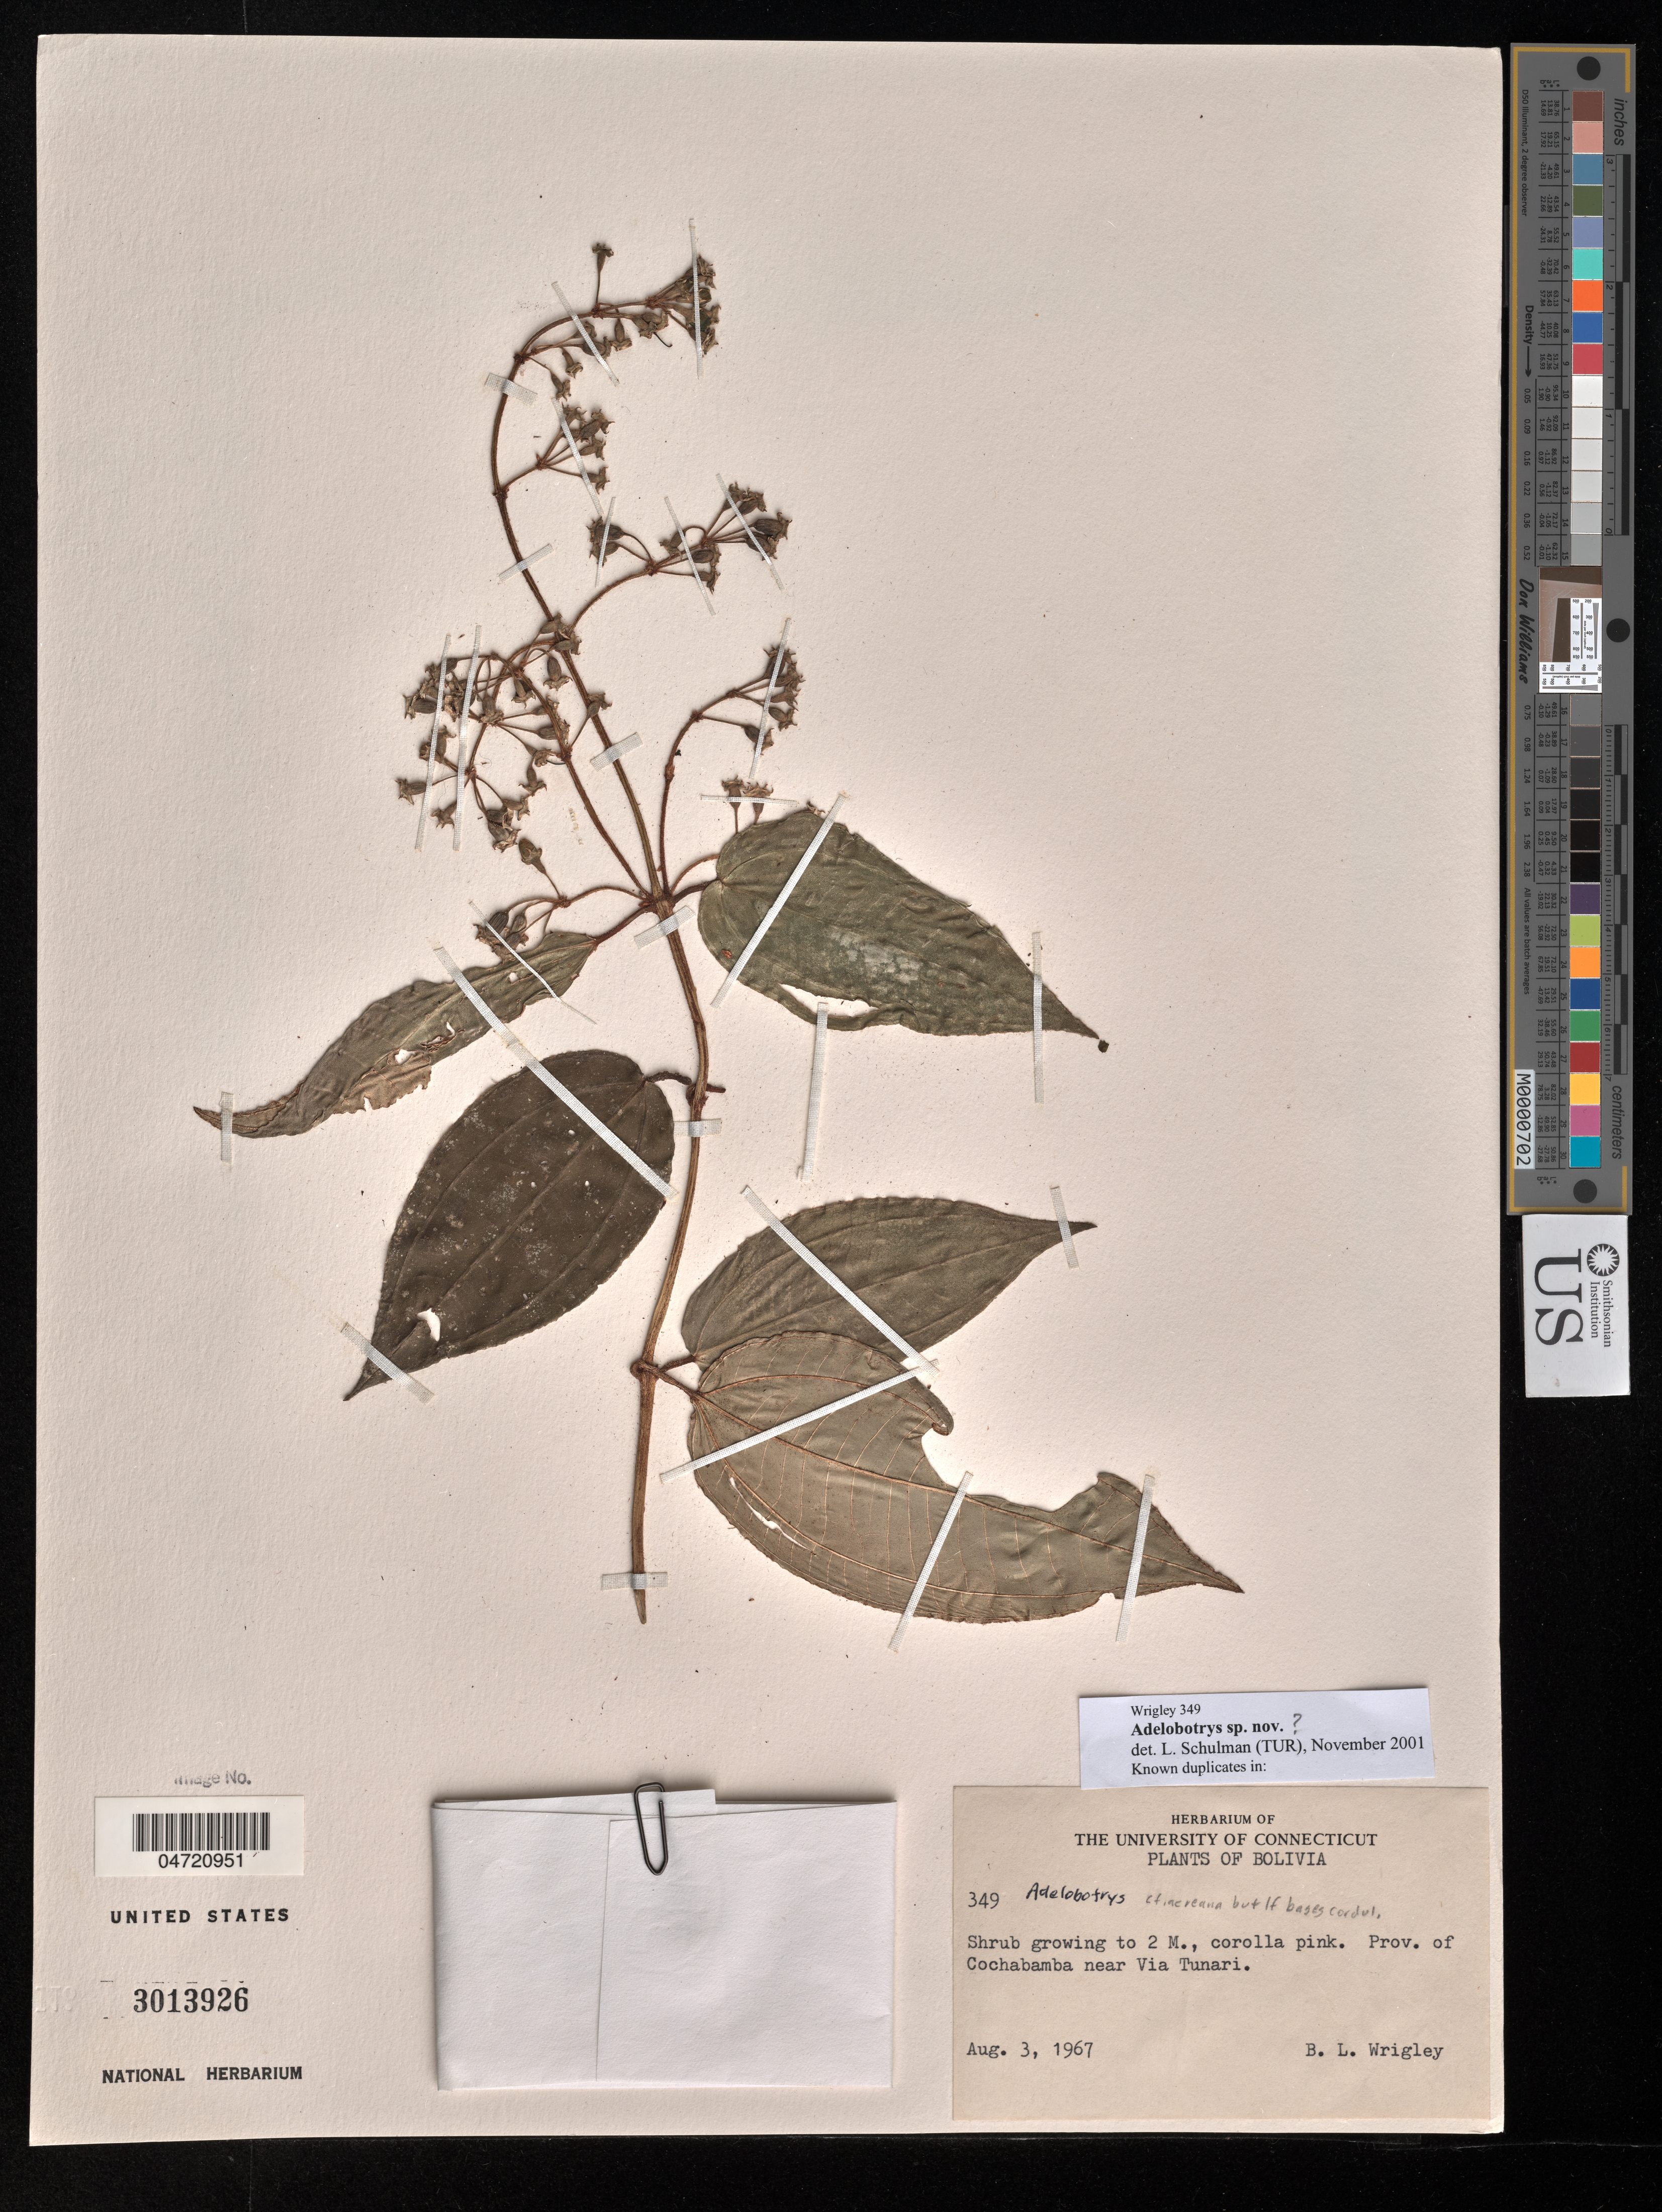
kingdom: Plantae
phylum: Tracheophyta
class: Magnoliopsida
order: Myrtales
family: Melastomataceae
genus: Adelobotrys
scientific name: Adelobotrys sp. nov.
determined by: Schulman, Leif, (TUR), University of Turku (FINLAND)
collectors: B. L. Wrigley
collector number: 349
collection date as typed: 03 Aug 1967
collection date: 1967-08-03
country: Bolivia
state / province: Cochabamba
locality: Near Via Tunari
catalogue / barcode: US 3013926